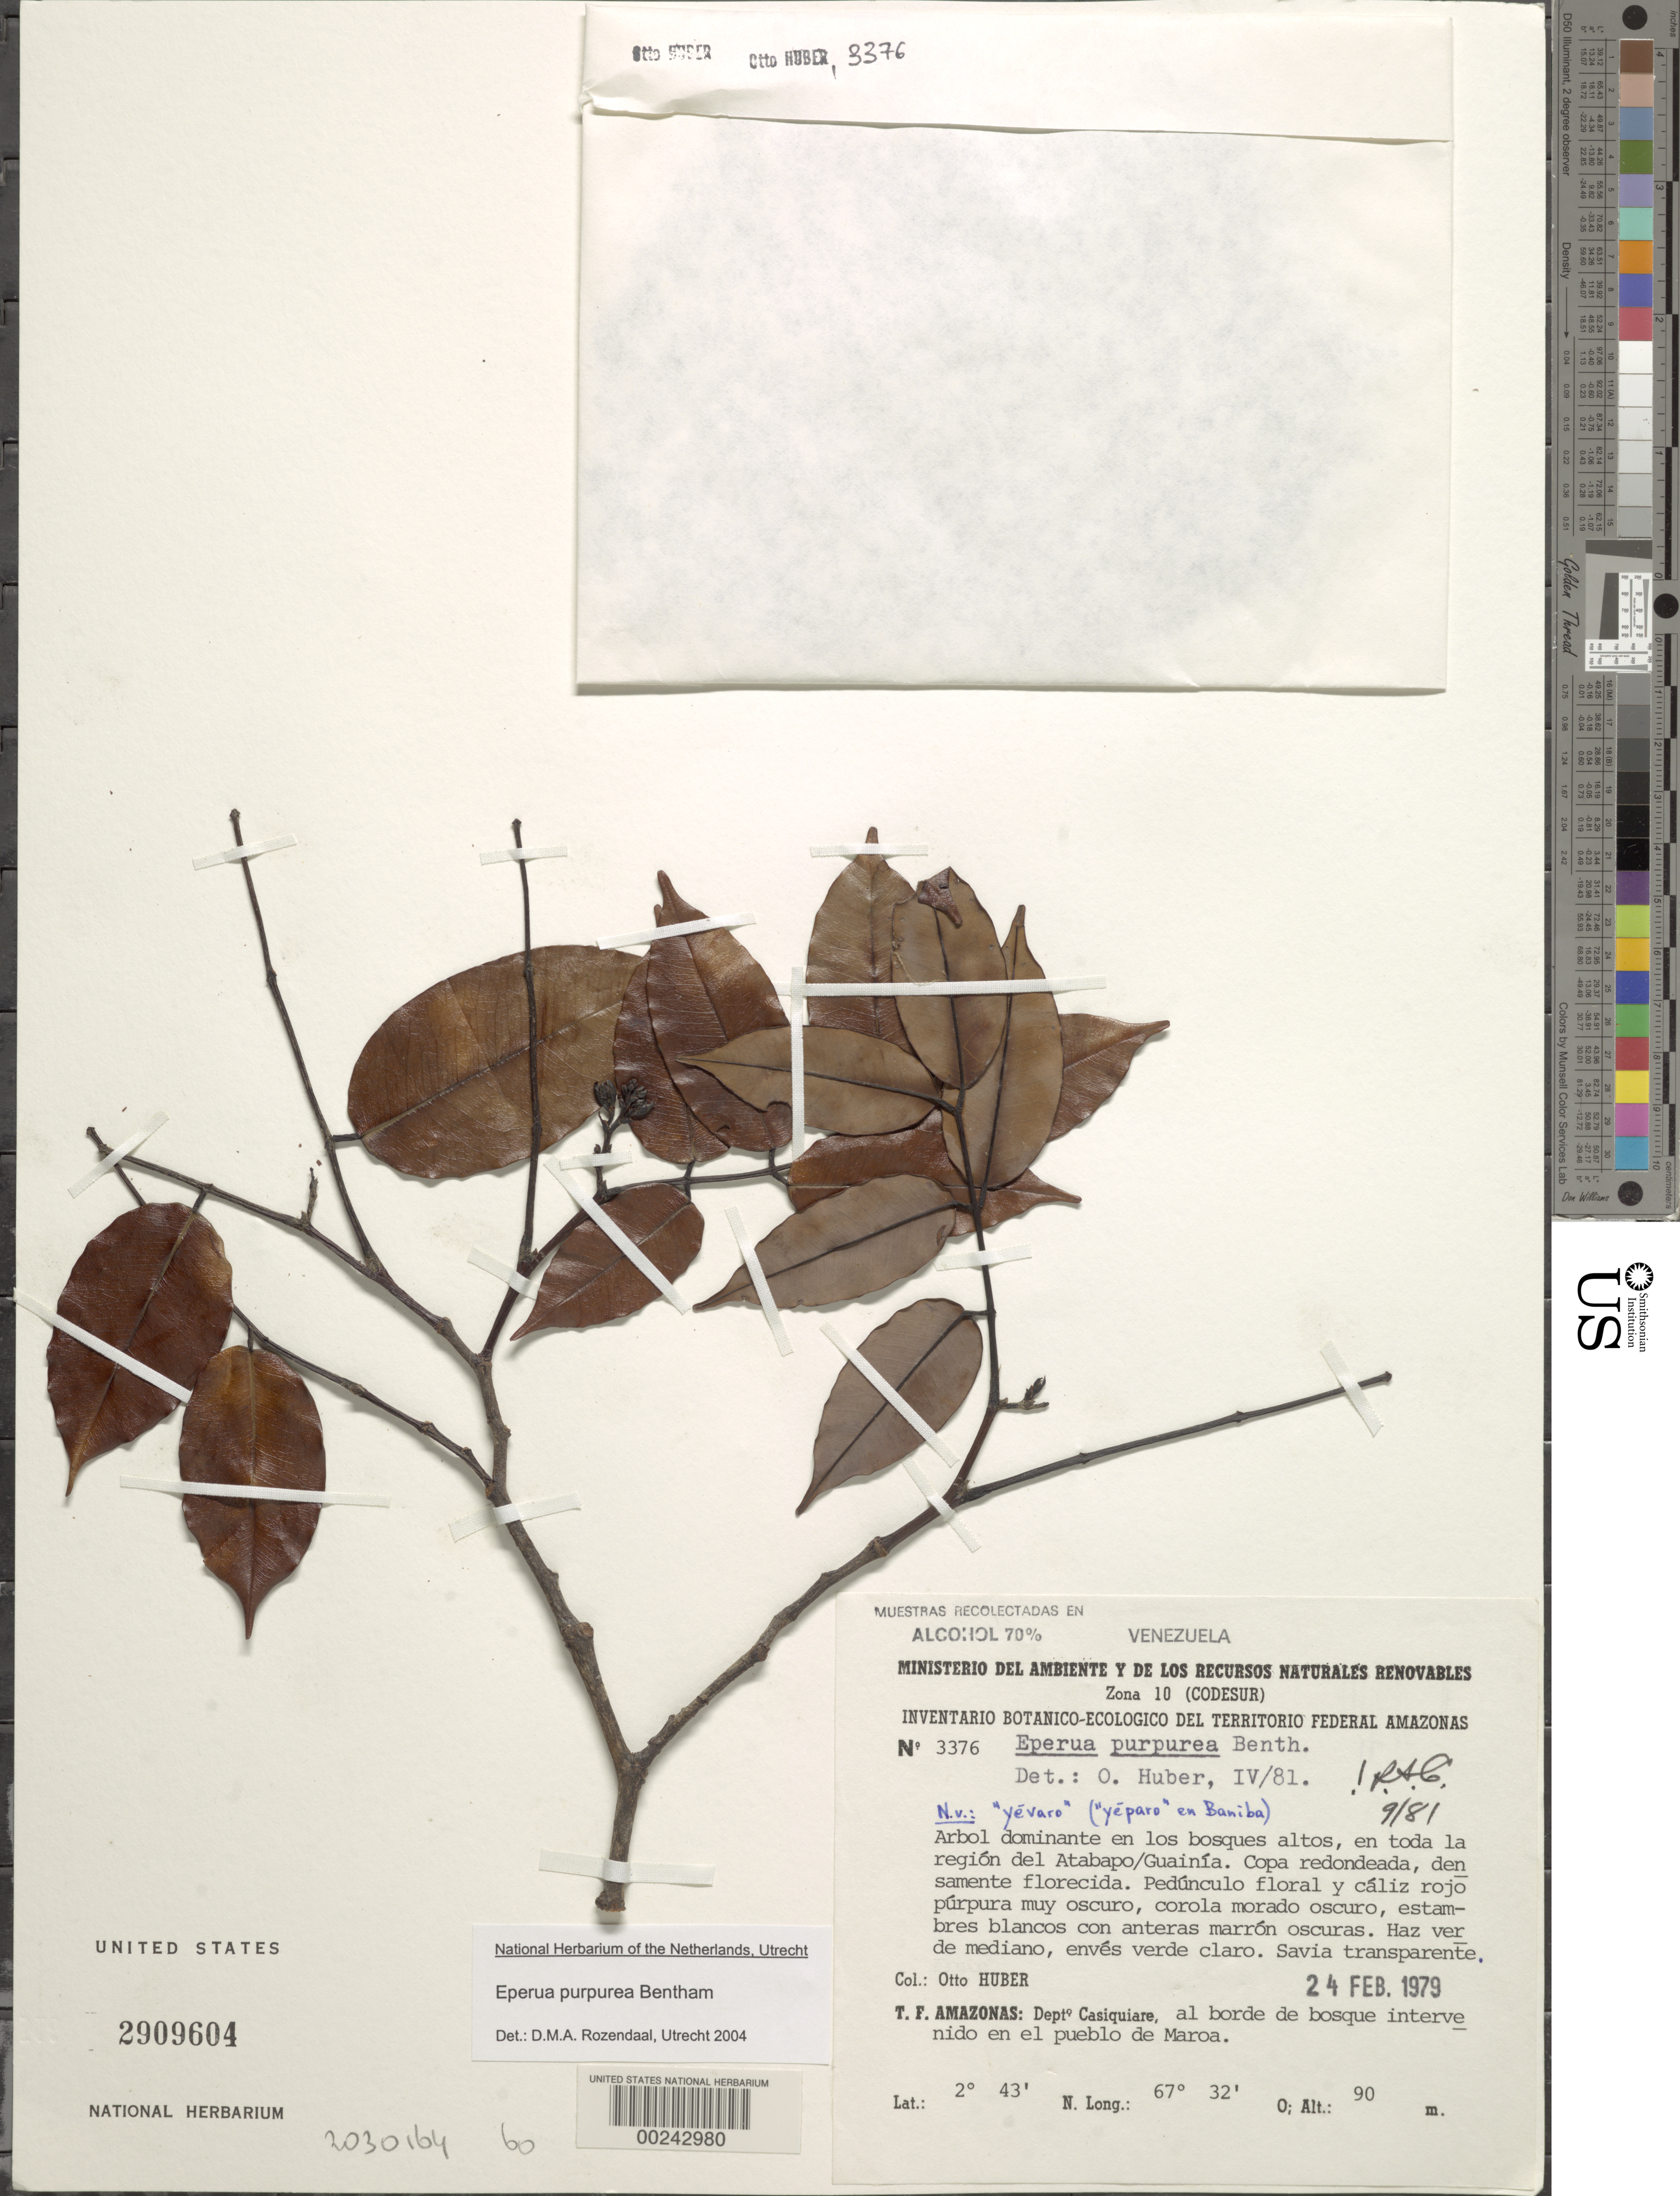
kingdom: Plantae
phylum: Tracheophyta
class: Magnoliopsida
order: Fabales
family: Fabaceae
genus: Eperua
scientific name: Eperua purpurea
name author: Benth.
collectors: O. Huber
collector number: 3376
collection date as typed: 24 Feb 1979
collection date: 1979-02-24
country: Venezuela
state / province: Amazonas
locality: Village of maroa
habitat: Border of the woods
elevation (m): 850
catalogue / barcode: US 2909604